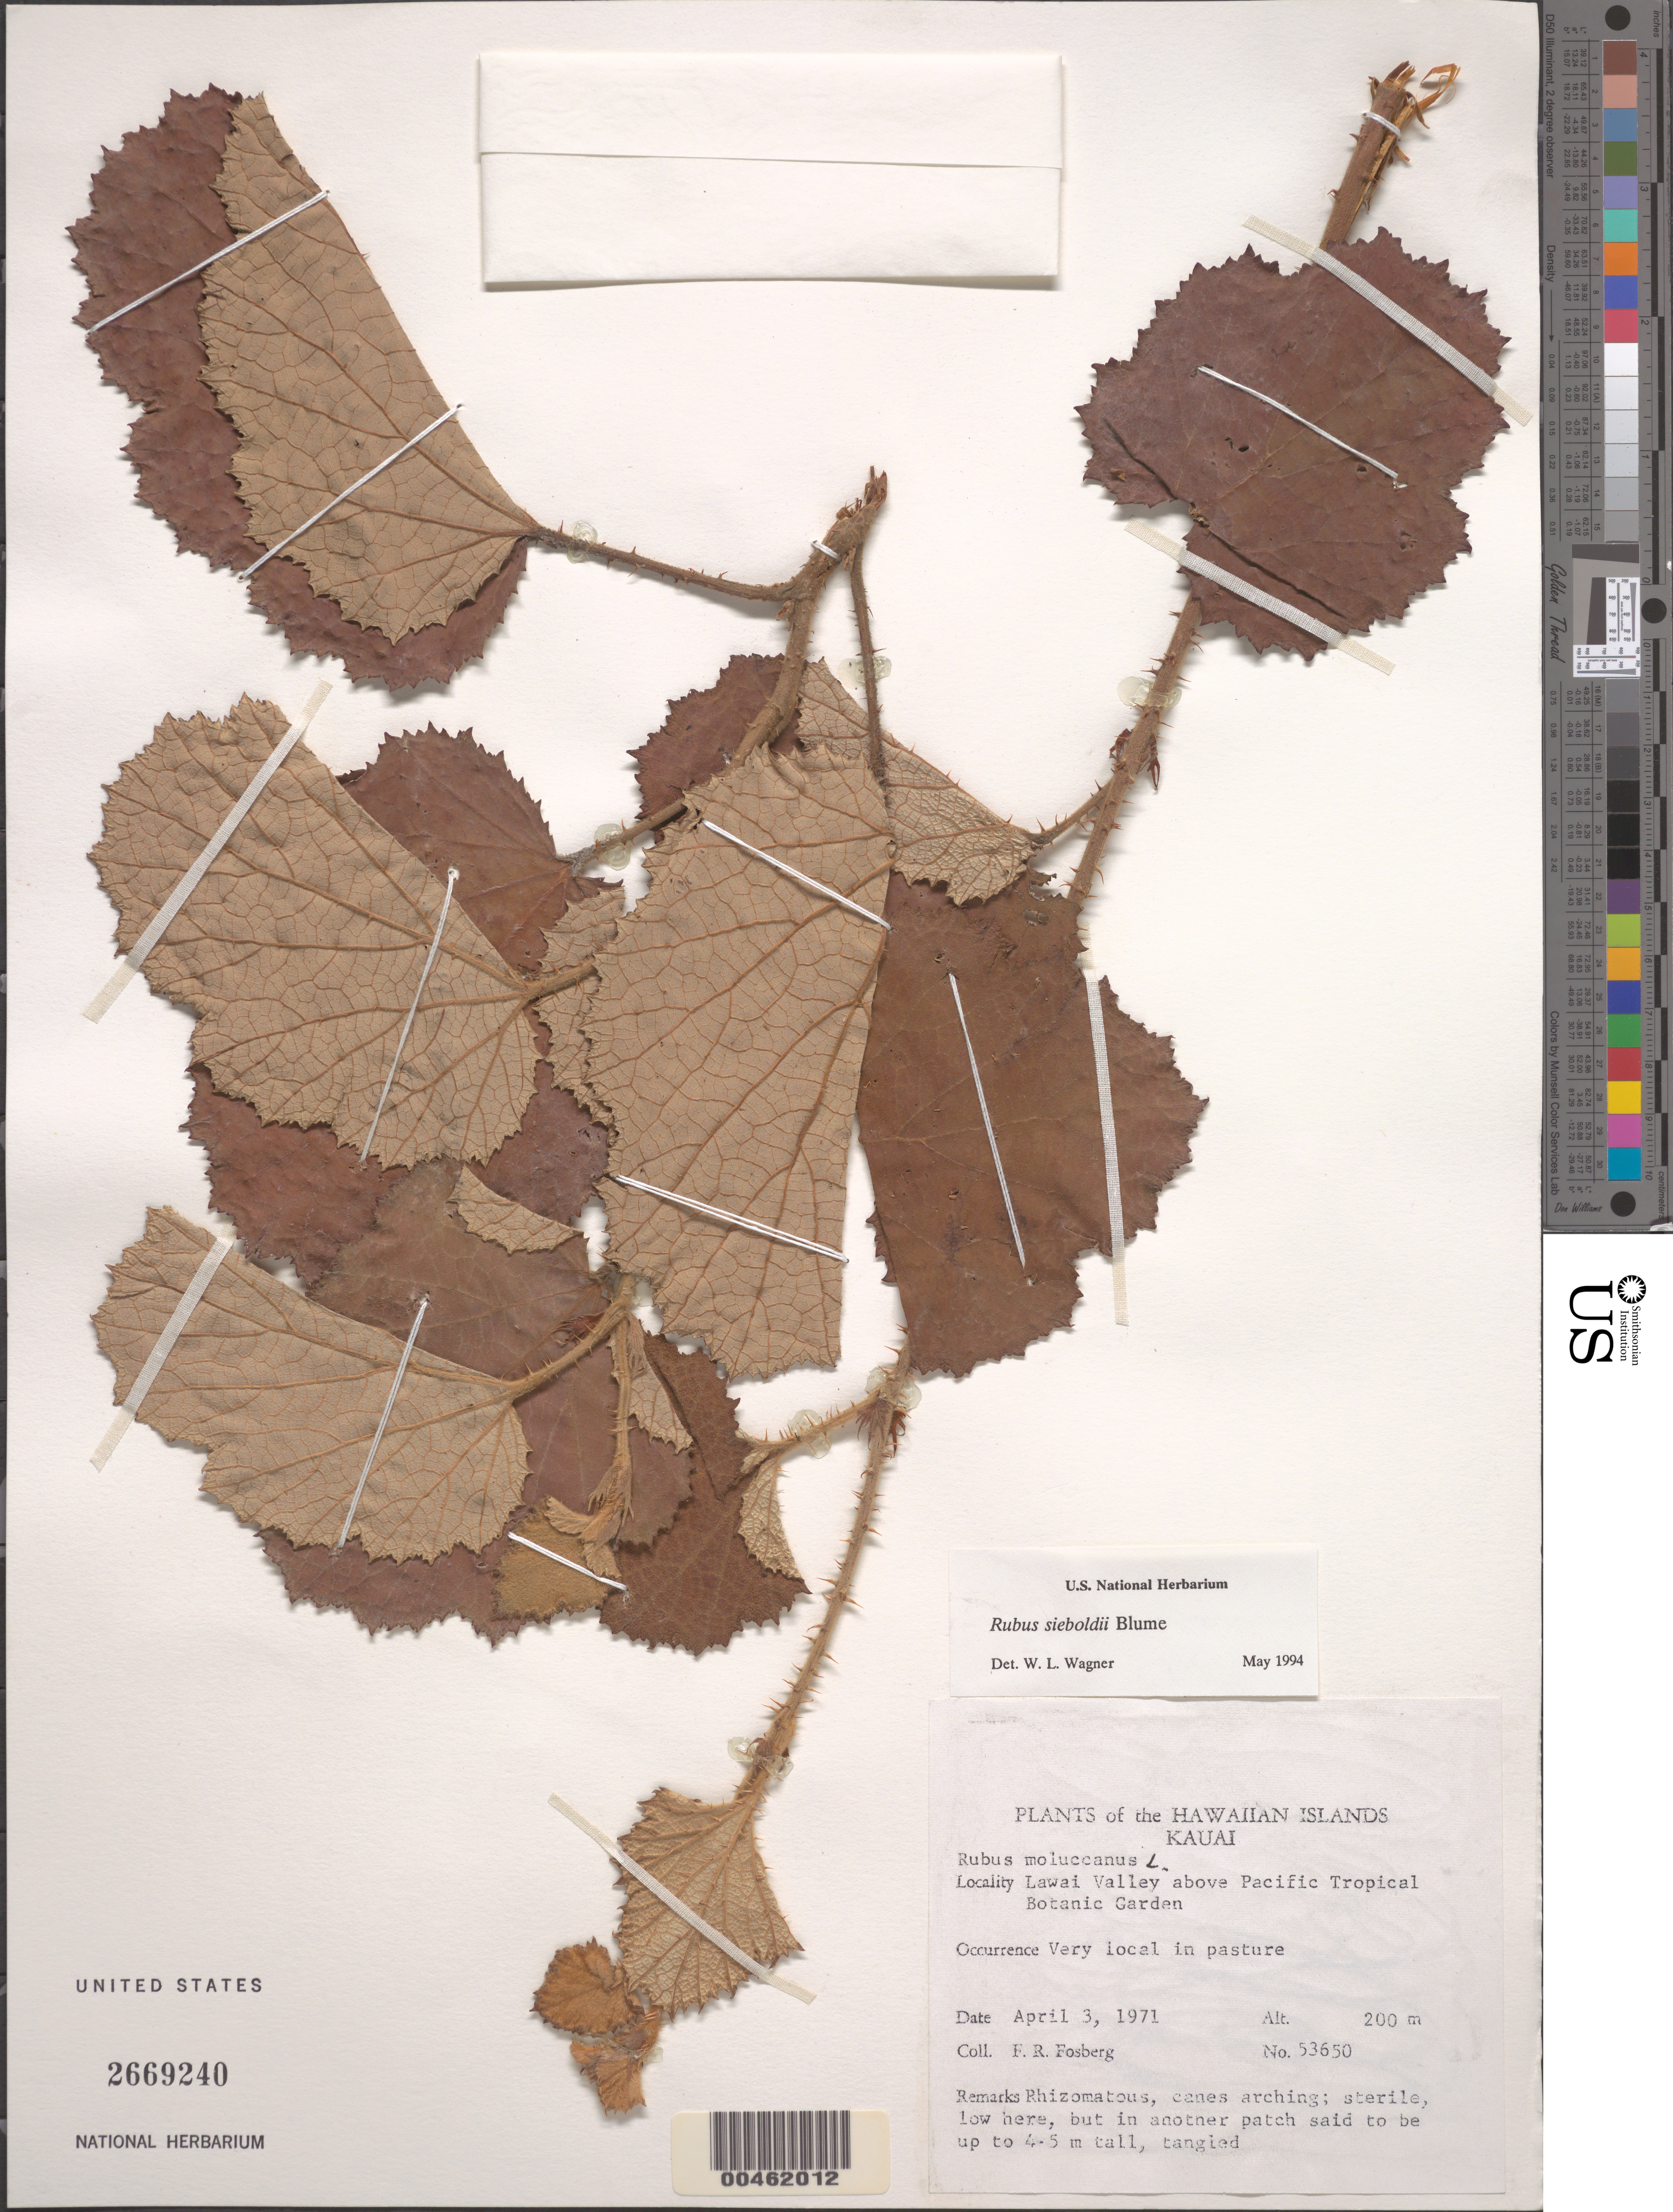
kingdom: Plantae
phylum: Tracheophyta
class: Magnoliopsida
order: Rosales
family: Rosaceae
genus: Rubus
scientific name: Rubus sieboldii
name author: Blume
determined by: Wagner, W. L., (BOT), Smithsonian Institution - National Museum of Natural History (UNITED STATES)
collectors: F. R. Fosberg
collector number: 53650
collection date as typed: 3 Apr 1971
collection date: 1971-04-03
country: United States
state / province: Hawaii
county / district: Kauai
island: Kaua'i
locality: Lawai Valley above Pacific Tropical Botanic Garden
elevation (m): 200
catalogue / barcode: US 2669240